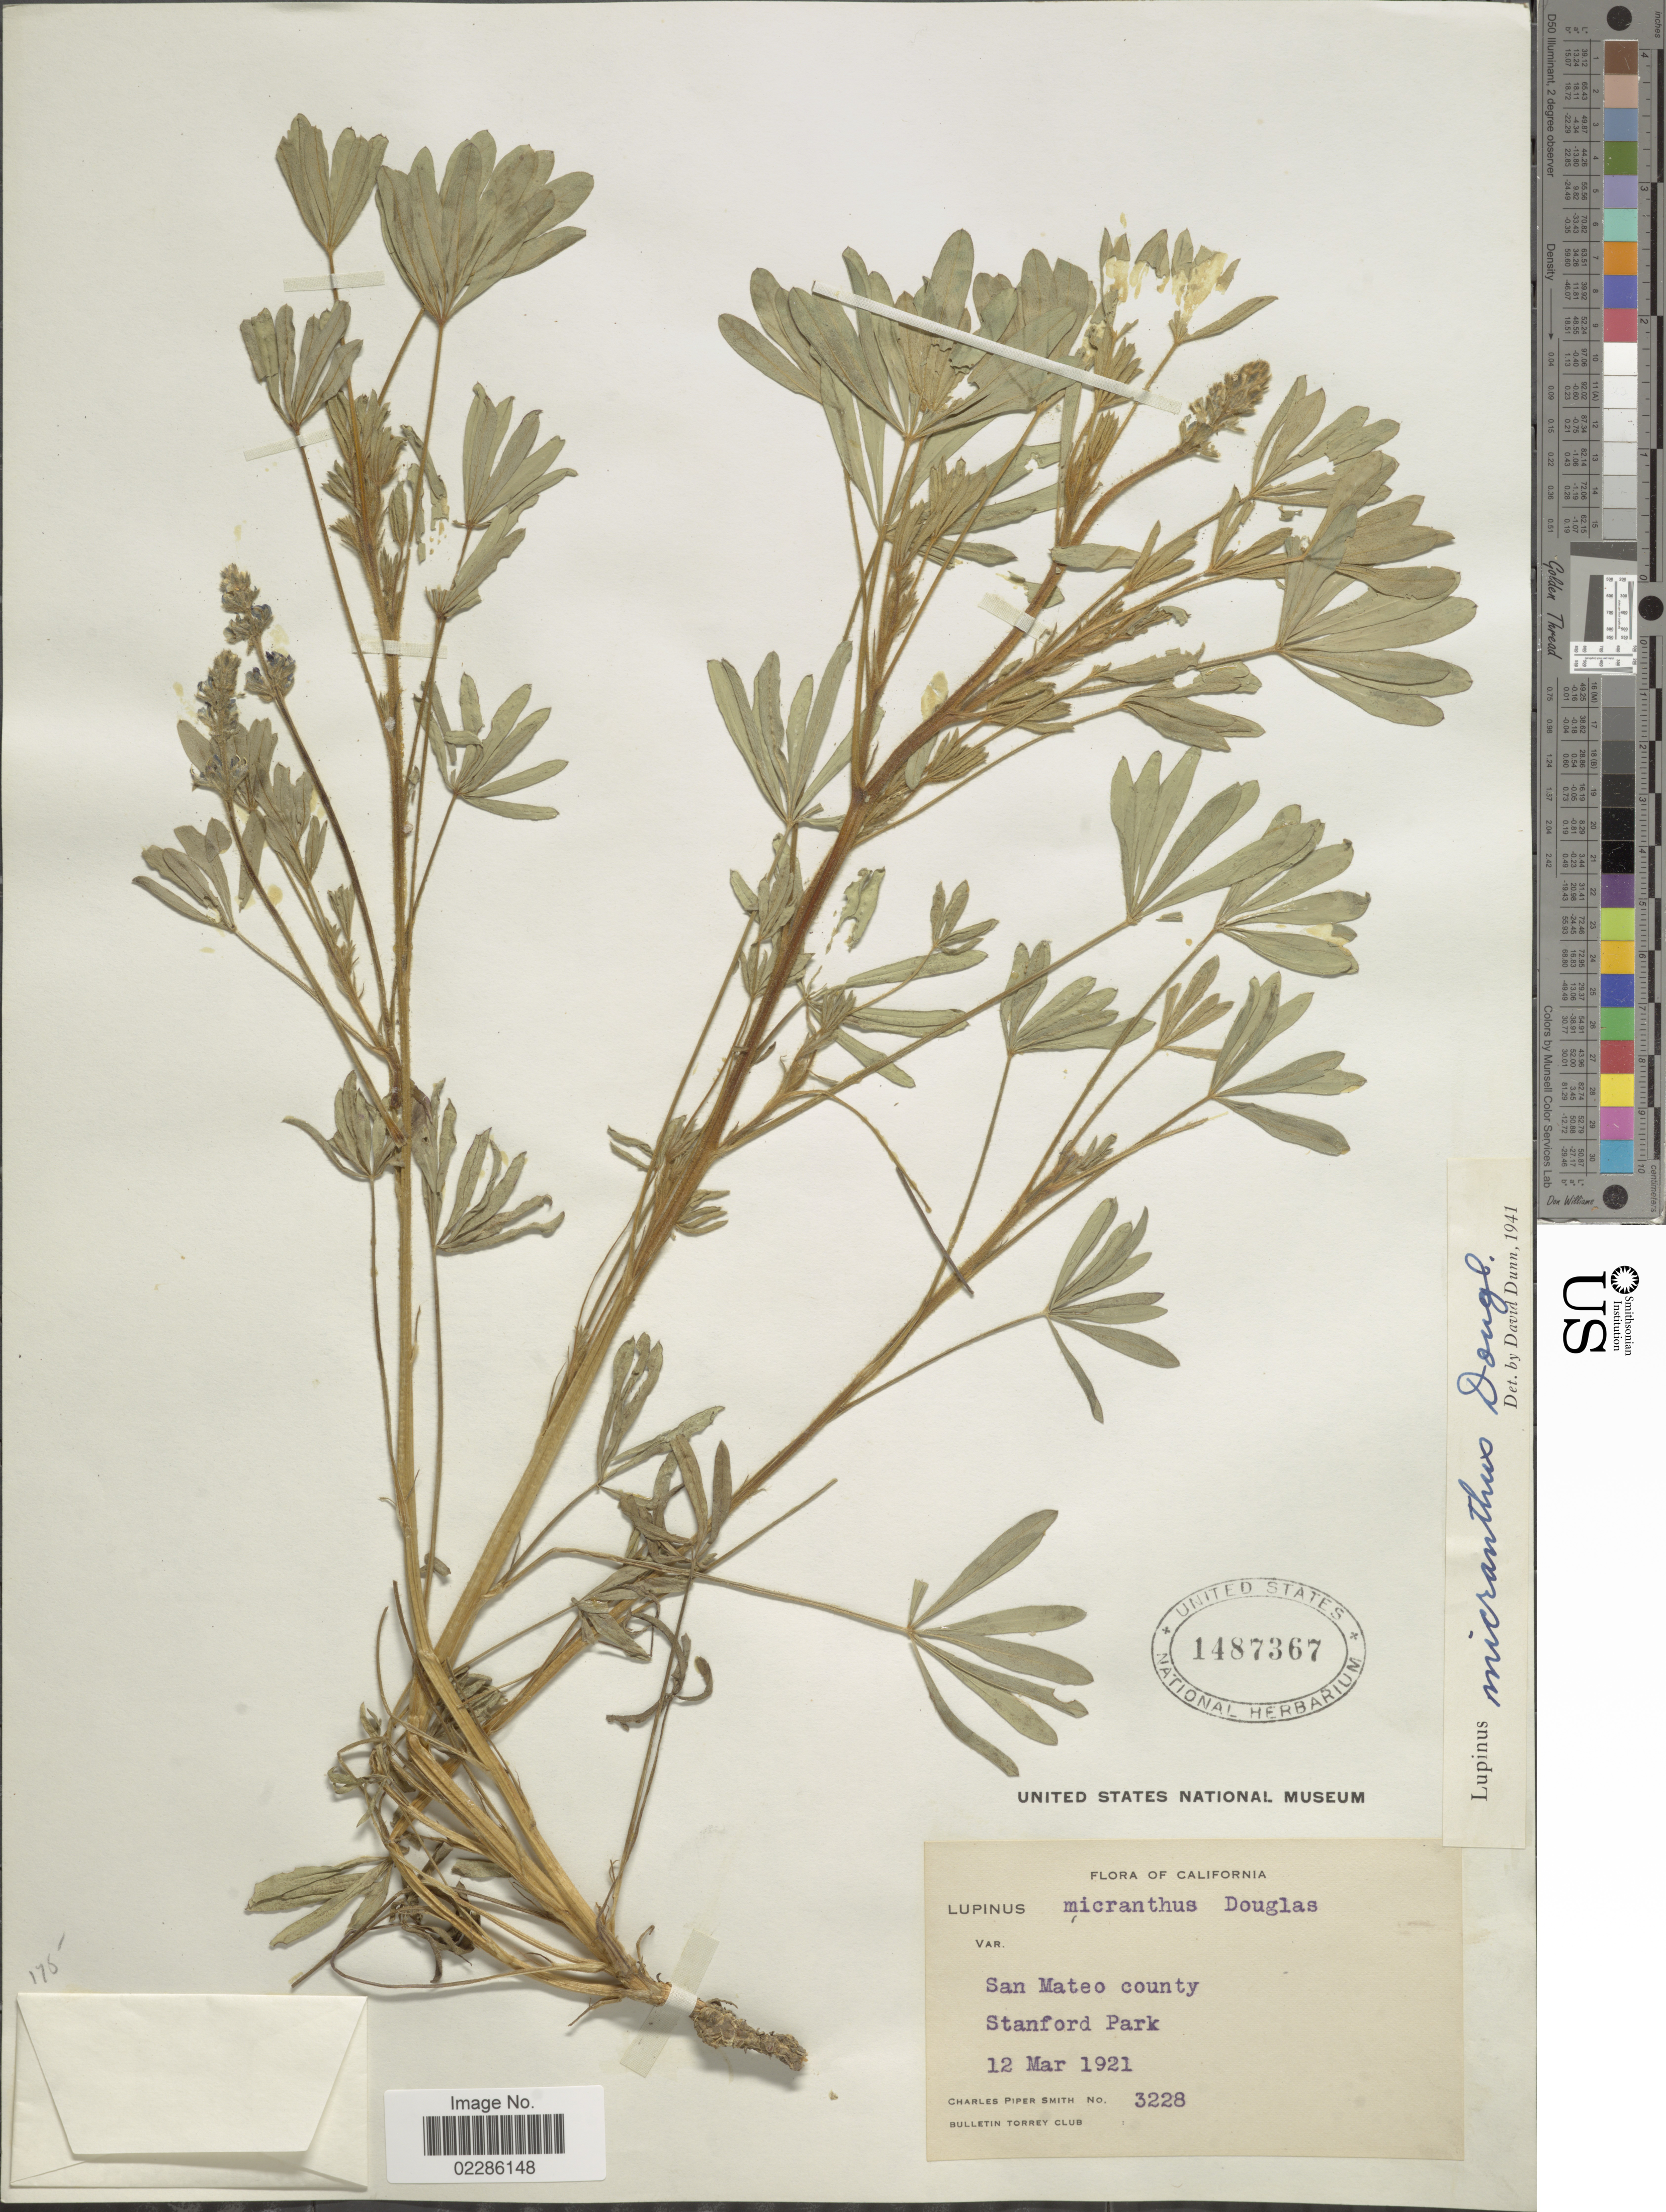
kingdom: Plantae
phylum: Tracheophyta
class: Magnoliopsida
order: Fabales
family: Fabaceae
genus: Lupinus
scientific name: Lupinus micranthus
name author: Douglas ex Lindl.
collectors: C. P. Smith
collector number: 3228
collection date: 1921-03-12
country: United States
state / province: California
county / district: San Mateo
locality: San Mateo county, Standford Park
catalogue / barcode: US 1487367